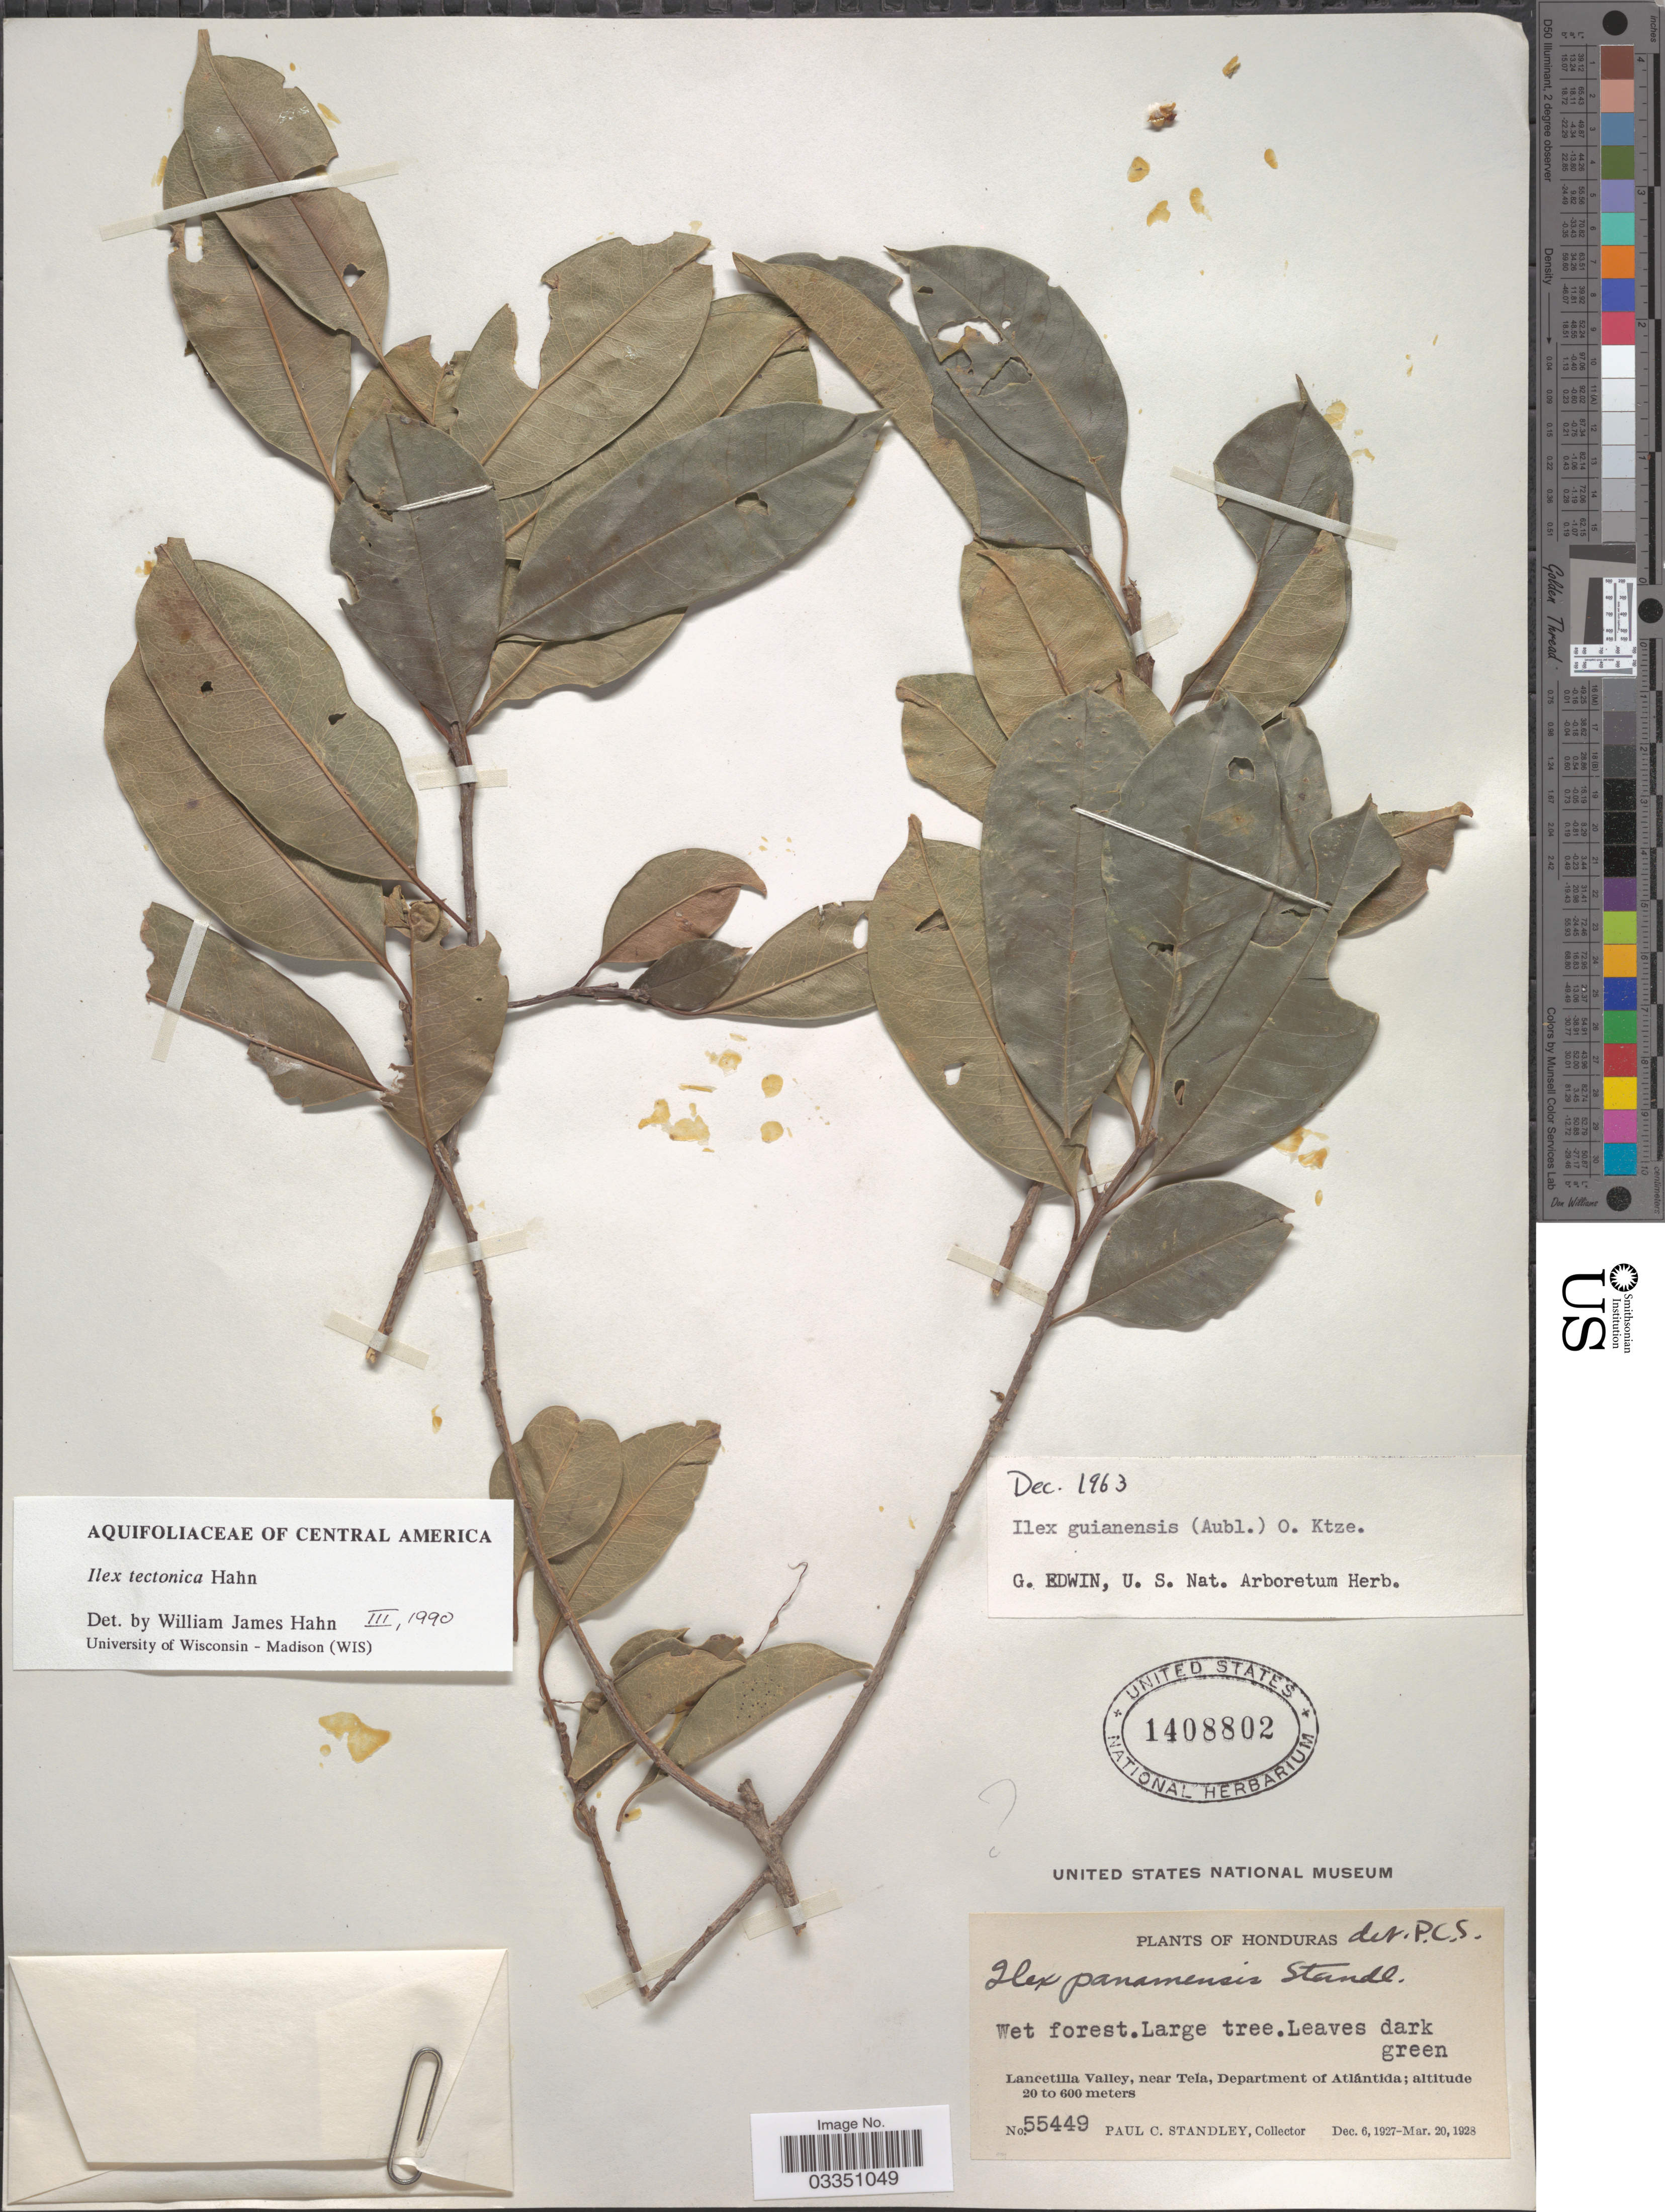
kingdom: Plantae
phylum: Tracheophyta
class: Magnoliopsida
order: Aquifoliales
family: Aquifoliaceae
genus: Ilex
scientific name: Ilex tectonica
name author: W.J. Hahn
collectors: P. C. Standley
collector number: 55449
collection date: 1927-12-06/1928-03-20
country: Honduras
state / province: Atlántida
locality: Lancetilla Valley, near Tela, Department of Atlántida.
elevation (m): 20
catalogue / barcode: US 1408802